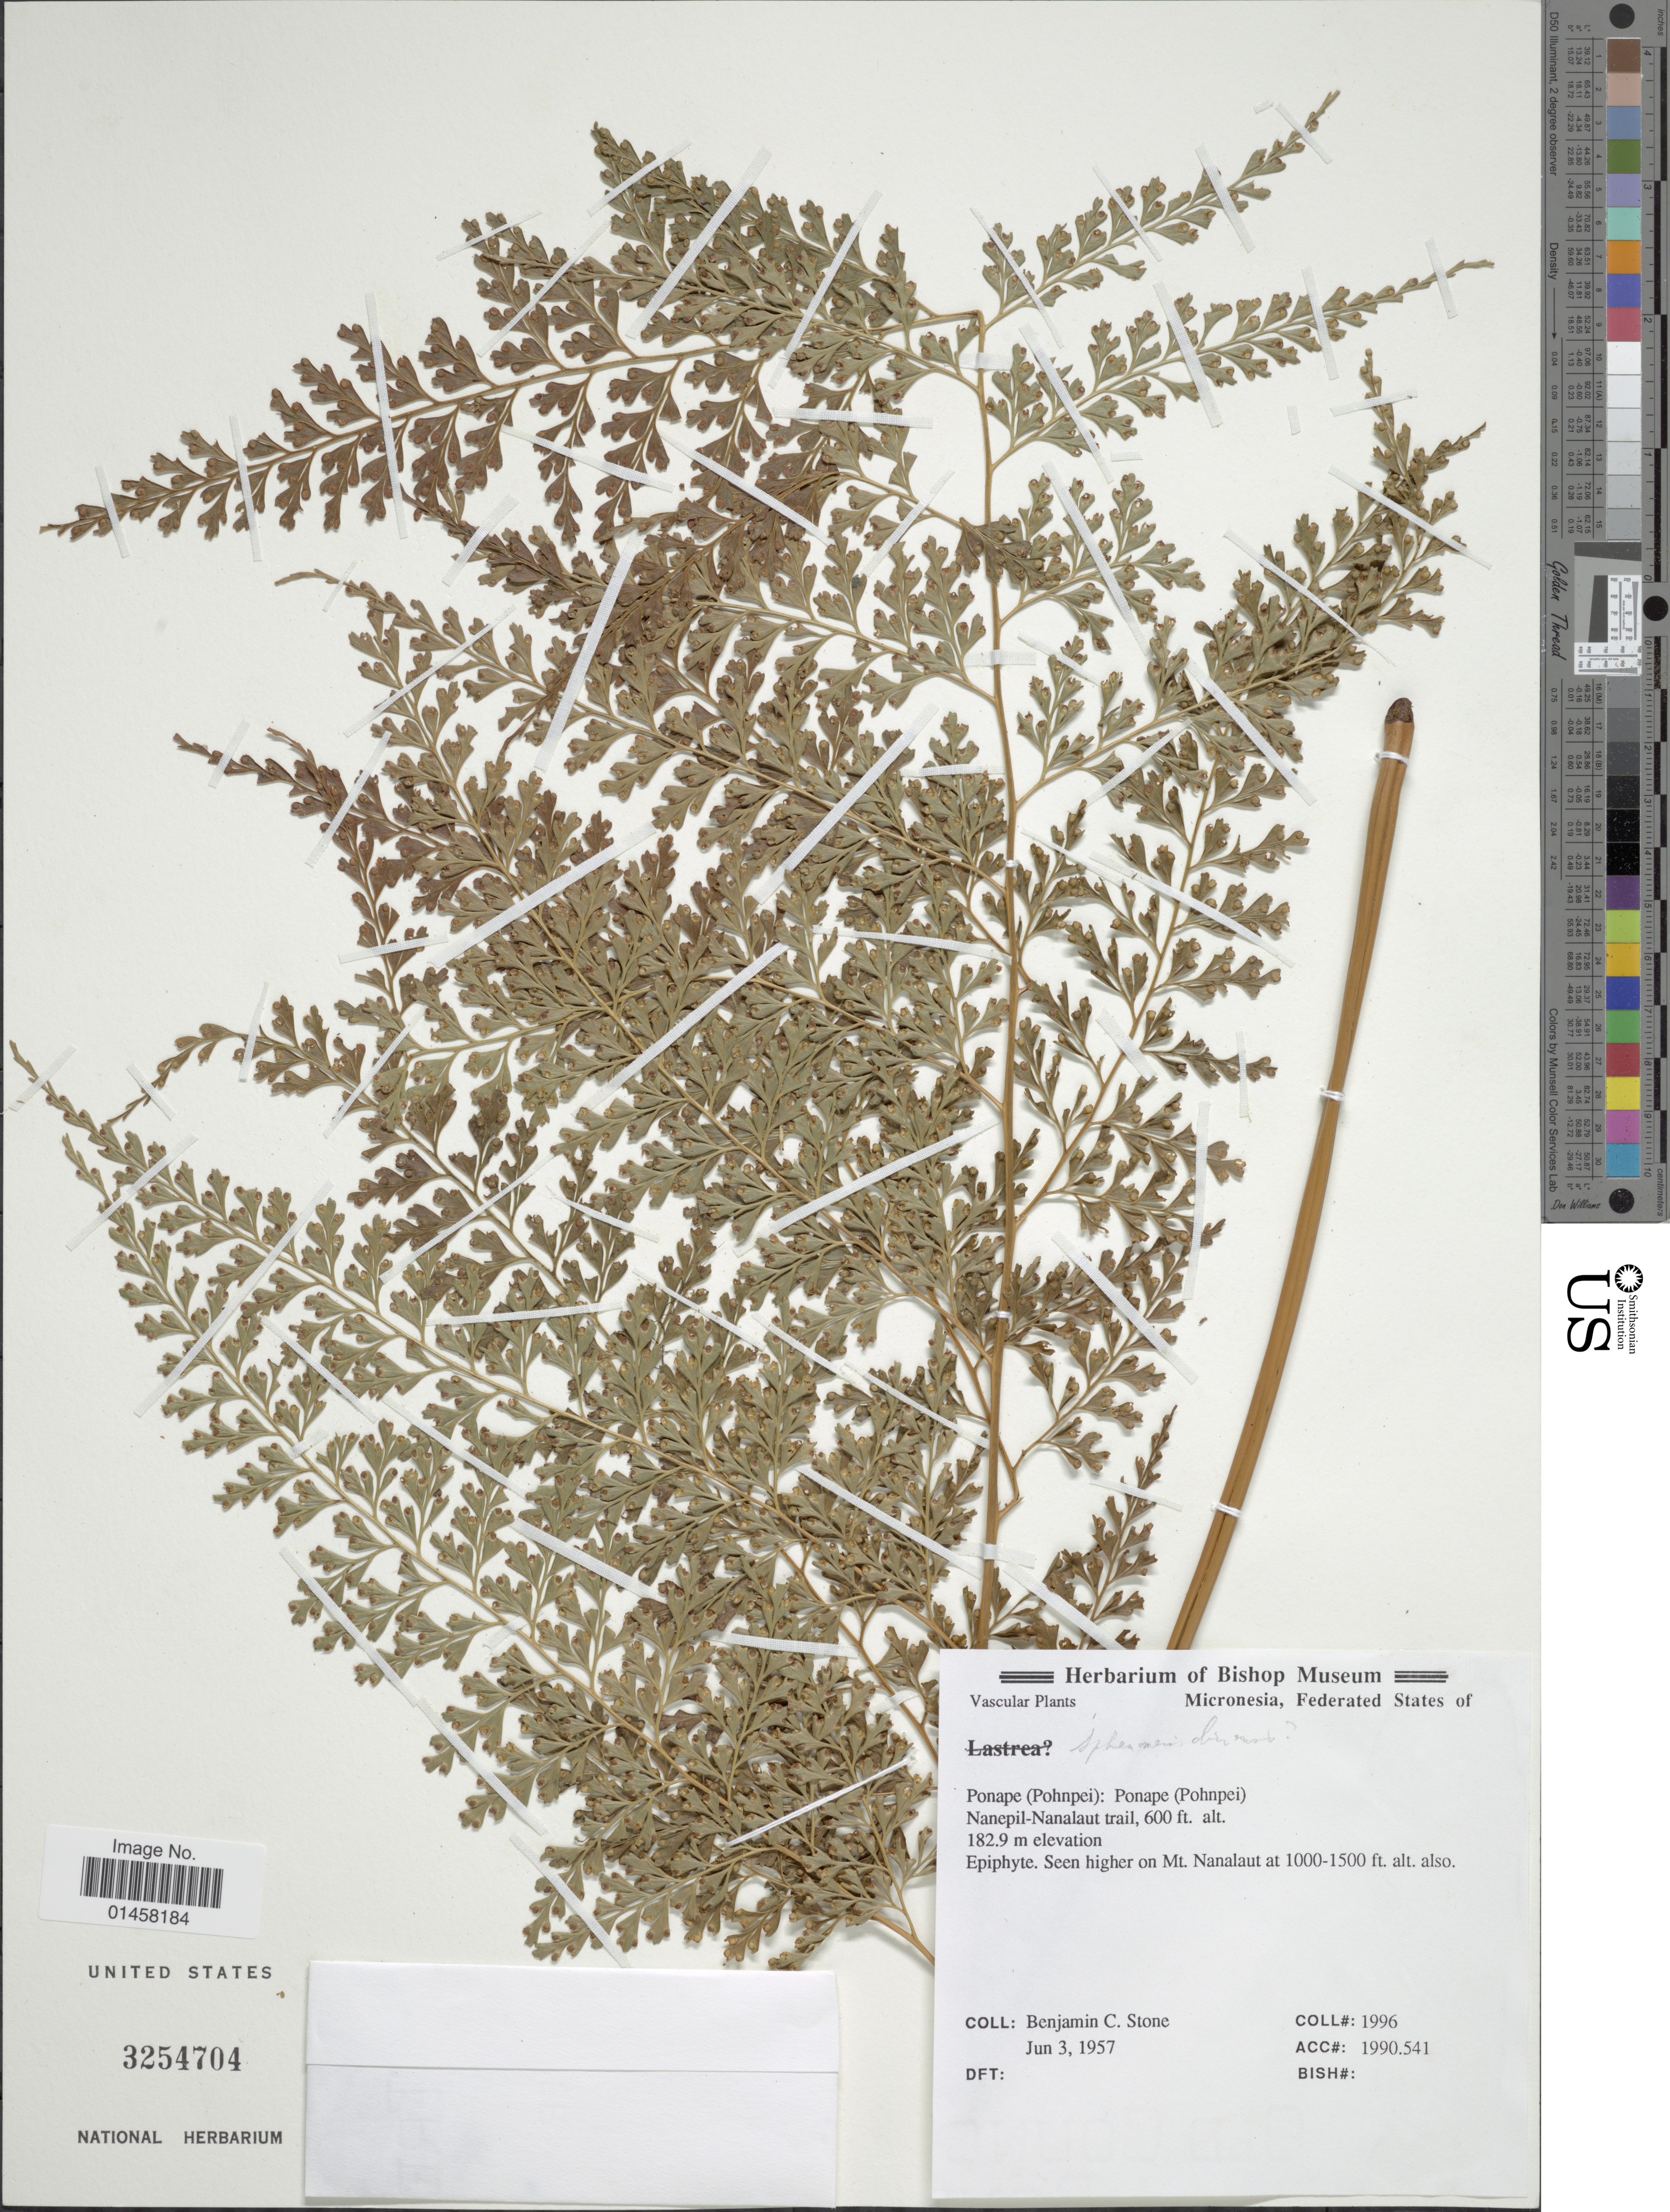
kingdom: Plantae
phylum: Tracheophyta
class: Polypodiopsida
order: Polypodiales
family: Lindsaeaceae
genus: Sphenomeris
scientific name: Sphenomeris chinensis var. chinensis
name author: (L.) Maxon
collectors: B. C. Stone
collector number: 1996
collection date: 1957-06-03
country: Micronesia, Federated States of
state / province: Pohnpei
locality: Ponape (Pohnpei): Nanepil-Nanalaut trail. Seen higher on Mt, Nanlaut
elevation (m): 183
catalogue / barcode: US 3254704